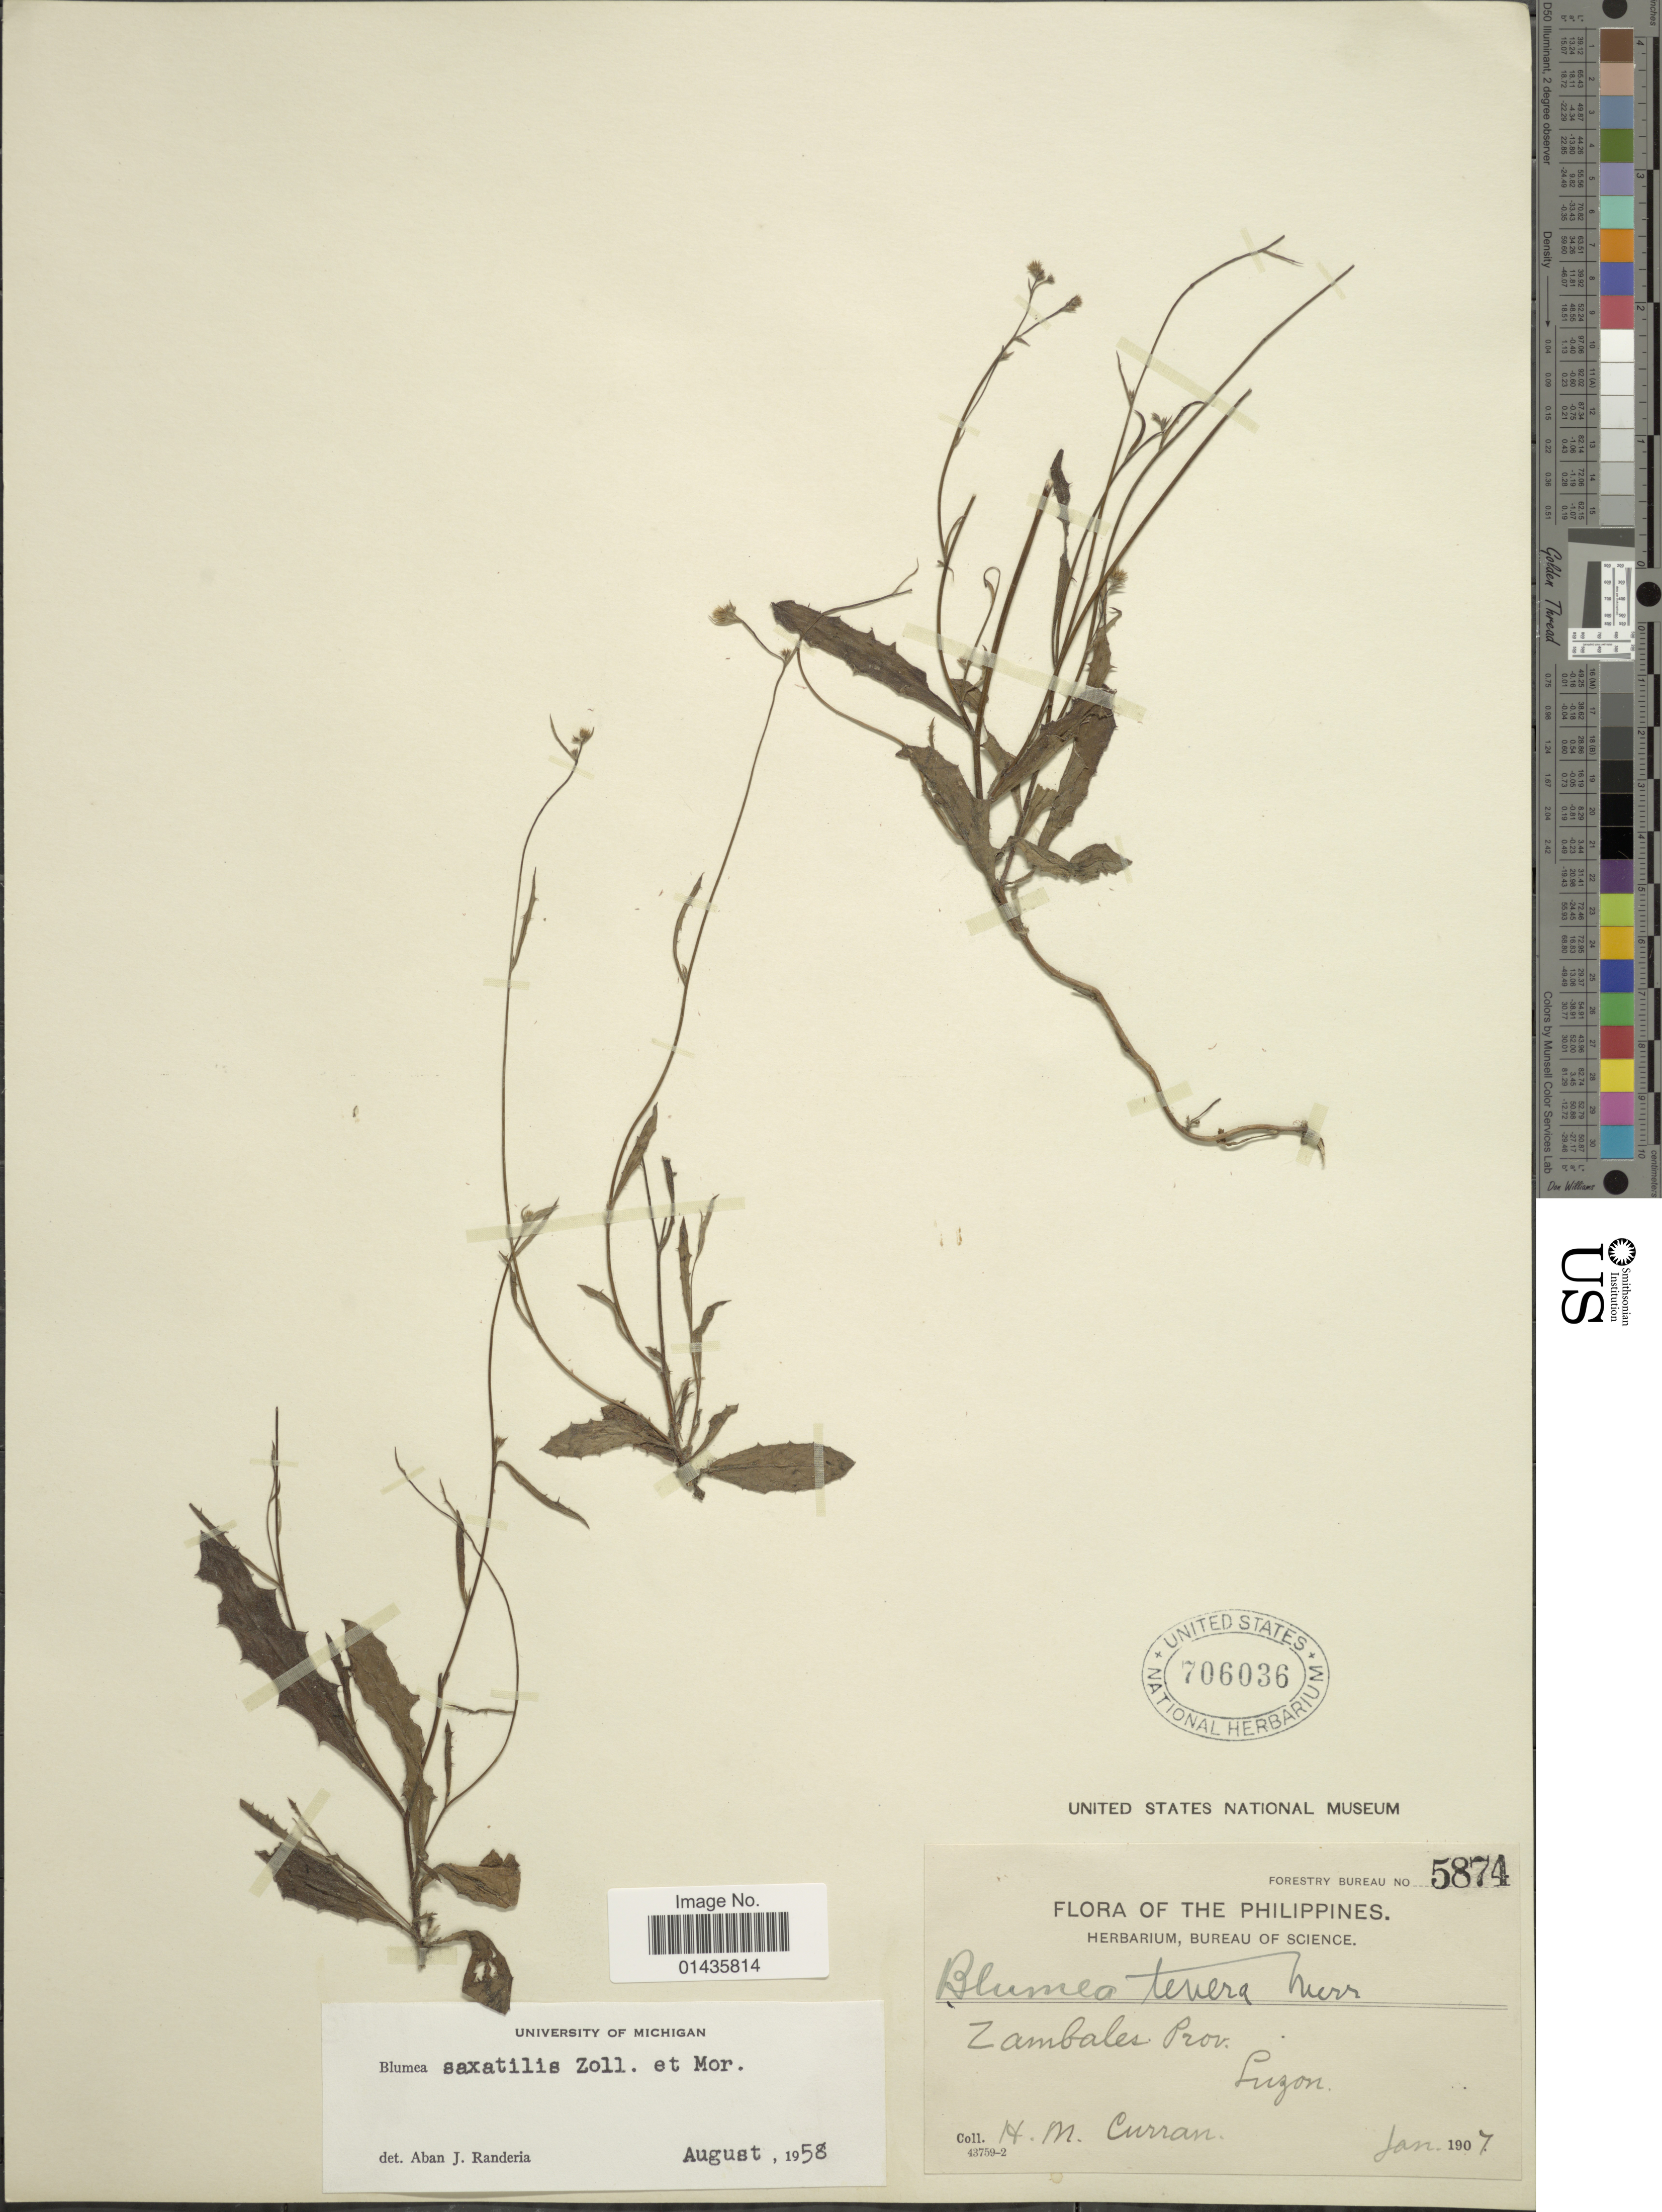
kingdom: Plantae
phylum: Tracheophyta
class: Magnoliopsida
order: Asterales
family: Asteraceae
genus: Blumea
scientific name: Blumea saxatilis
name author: Zoll. & Moritzi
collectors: H. M. Curran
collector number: Forestry Bureau 5874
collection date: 1907-01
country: Philippines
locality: Zambales Prov., Luzon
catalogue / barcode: US 706036